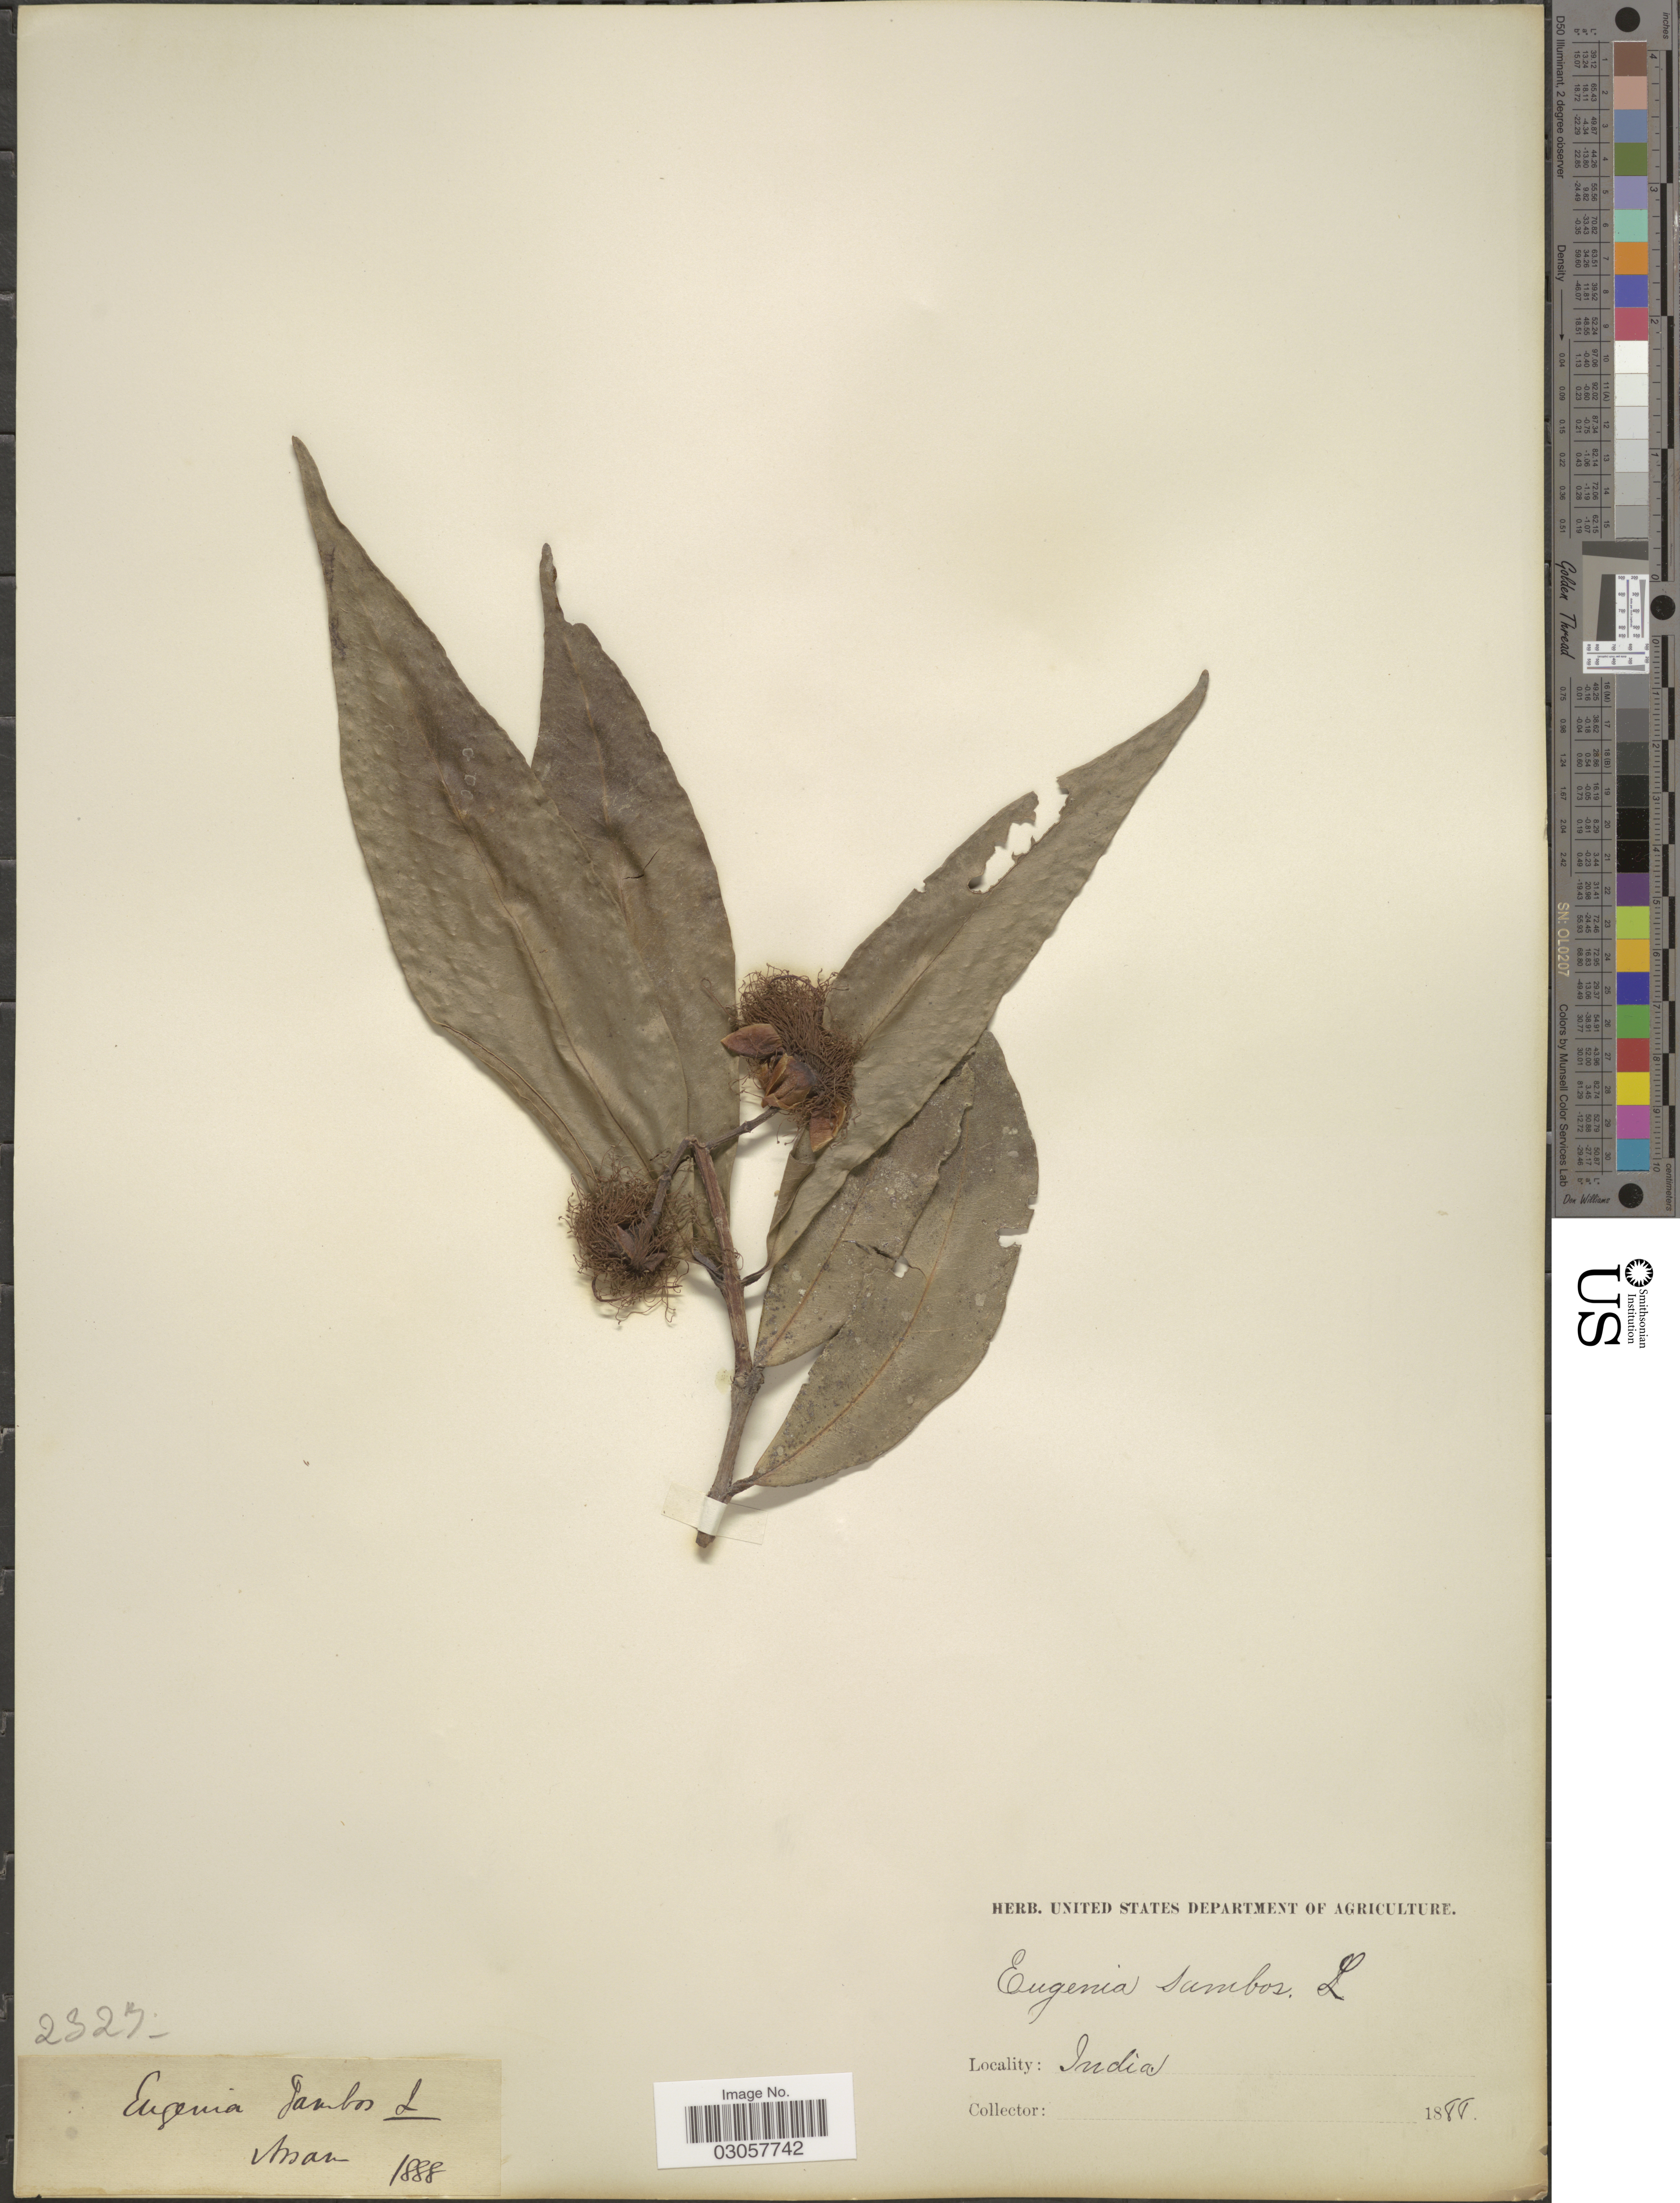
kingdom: Plantae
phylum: Tracheophyta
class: Magnoliopsida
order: Myrtales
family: Myrtaceae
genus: Syzygium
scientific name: Syzygium jambos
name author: (L.) Alston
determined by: Strong, Mark T., (BOT), Smithsonian Institution - National Museum of Natural History (UNITED STATES)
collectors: Facchini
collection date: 1888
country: India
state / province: Assam